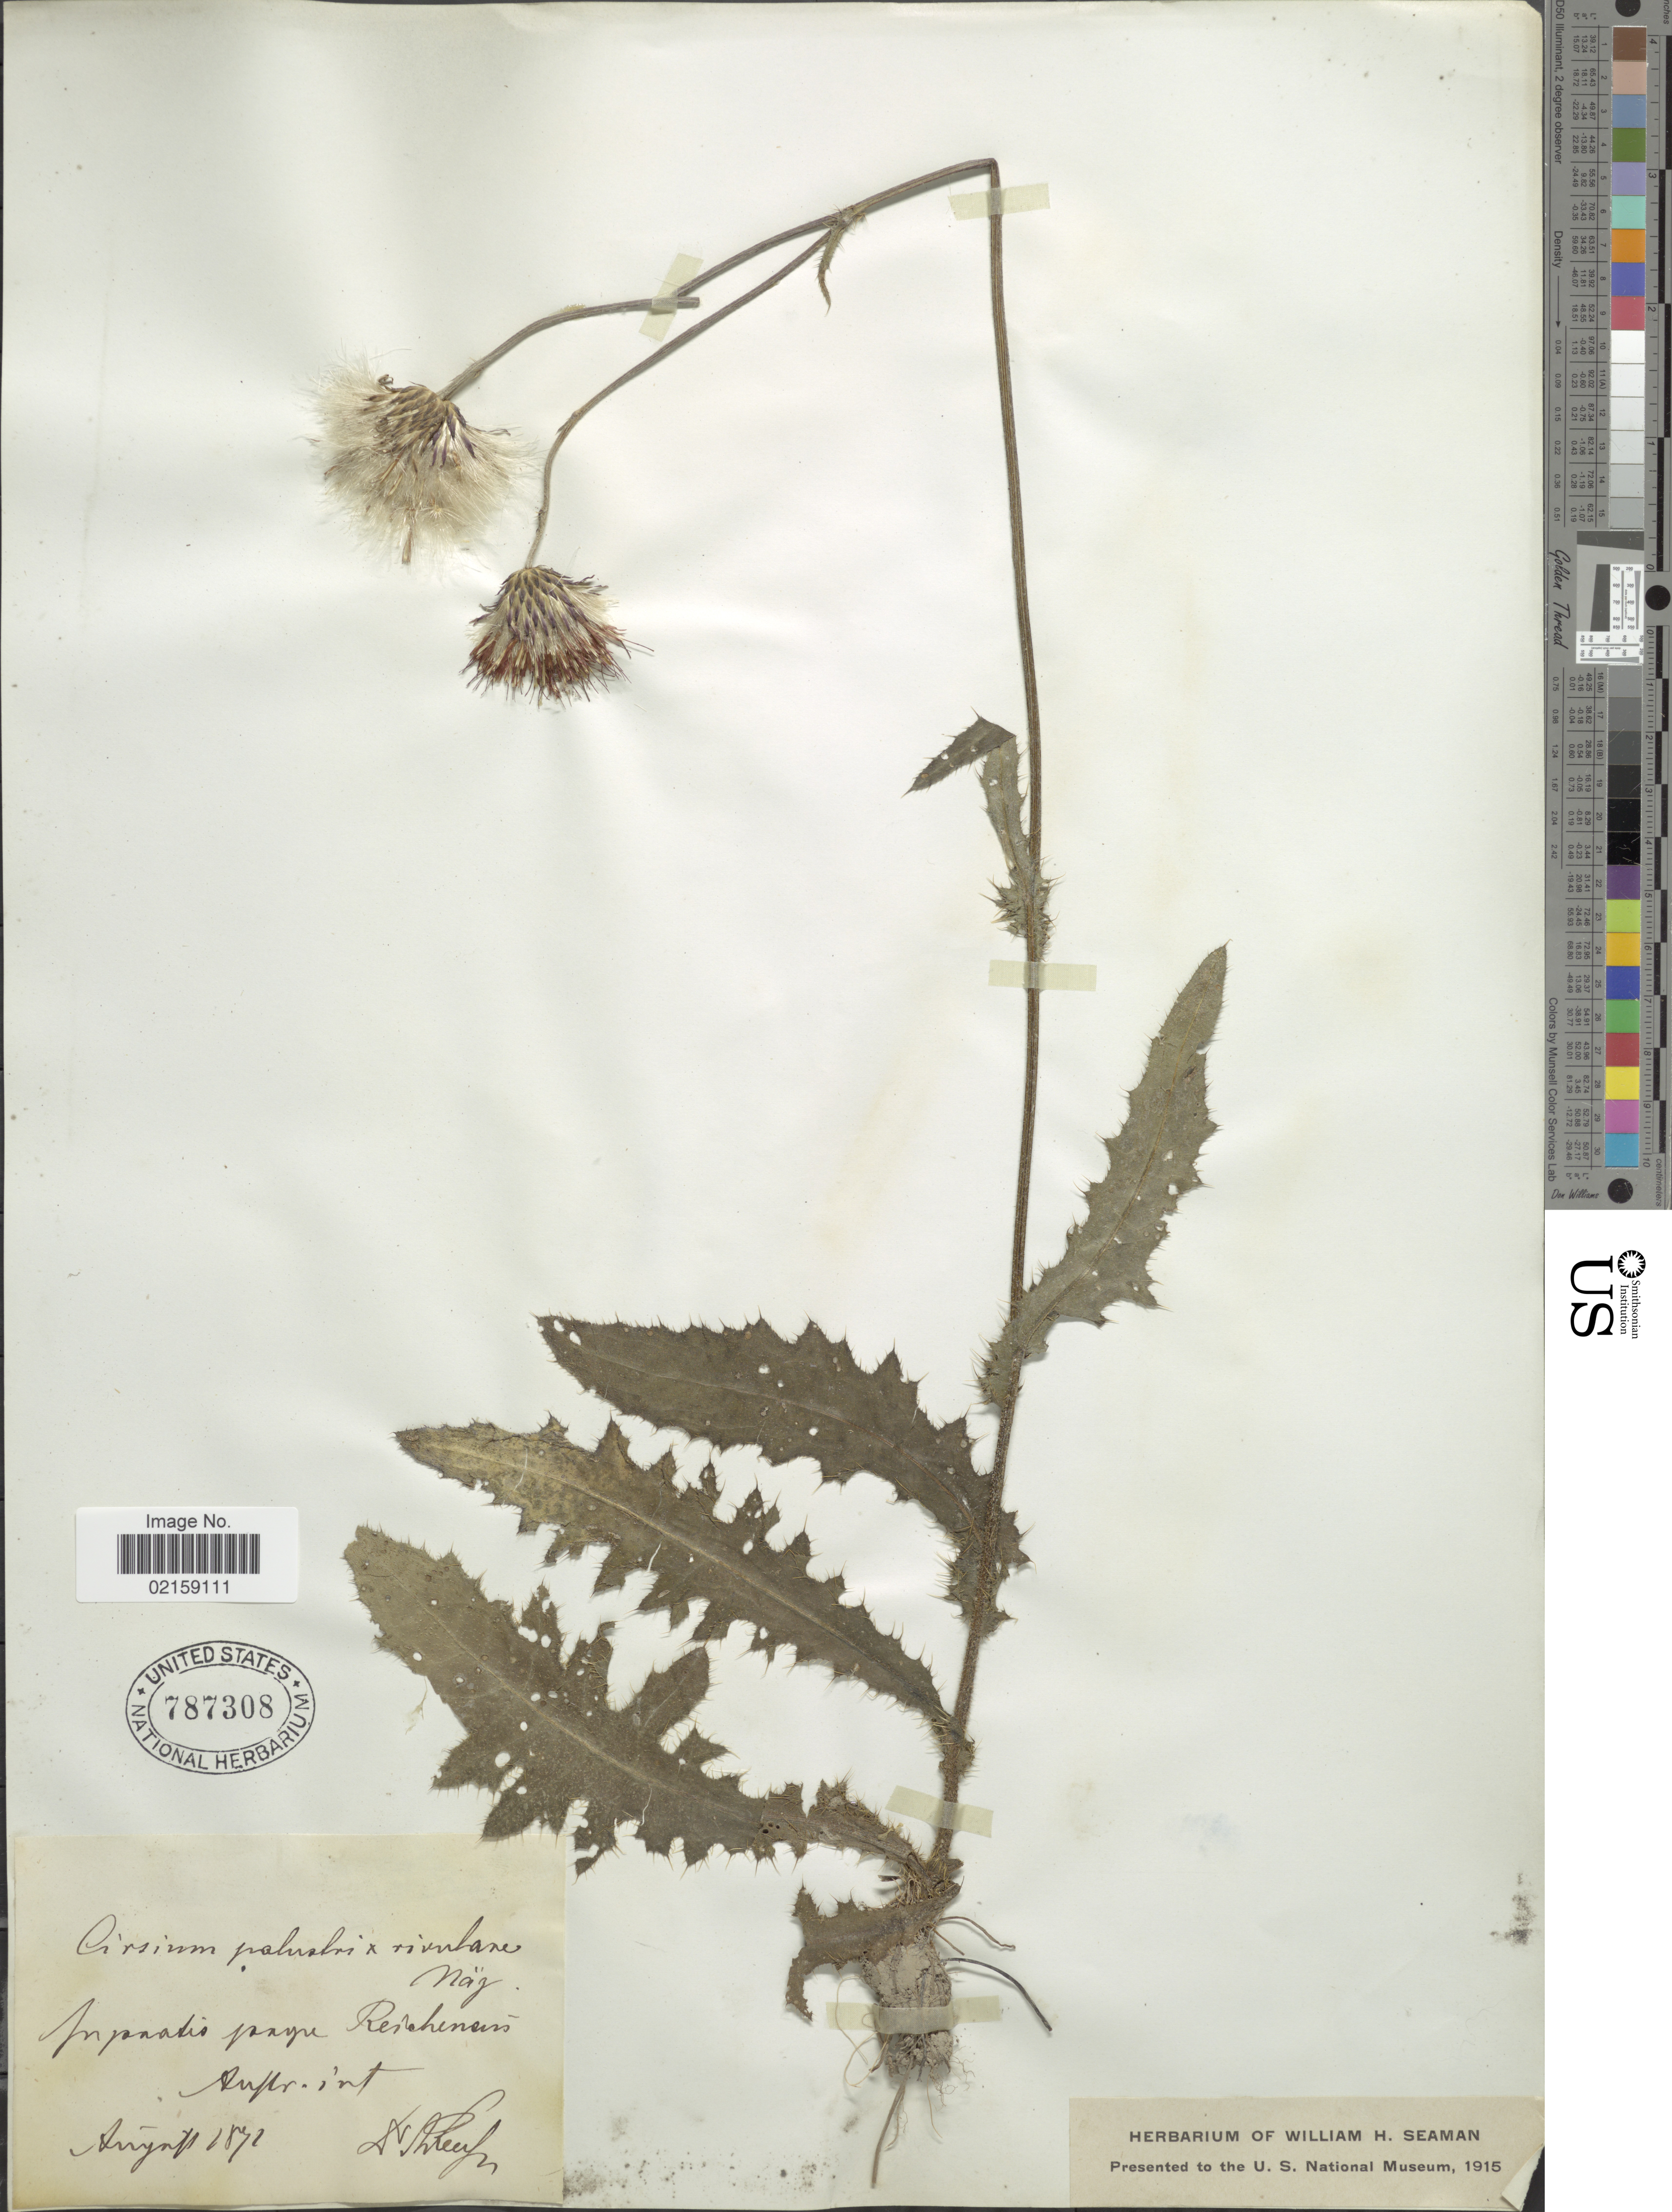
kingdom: Plantae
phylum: Tracheophyta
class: Magnoliopsida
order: Asterales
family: Asteraceae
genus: Cirsium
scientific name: Cirsium palustre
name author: (L.) Coss. ex Scop.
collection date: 1872-08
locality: In pratis prope Reichensirs Aufr. int. [interpreted]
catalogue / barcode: US 787308